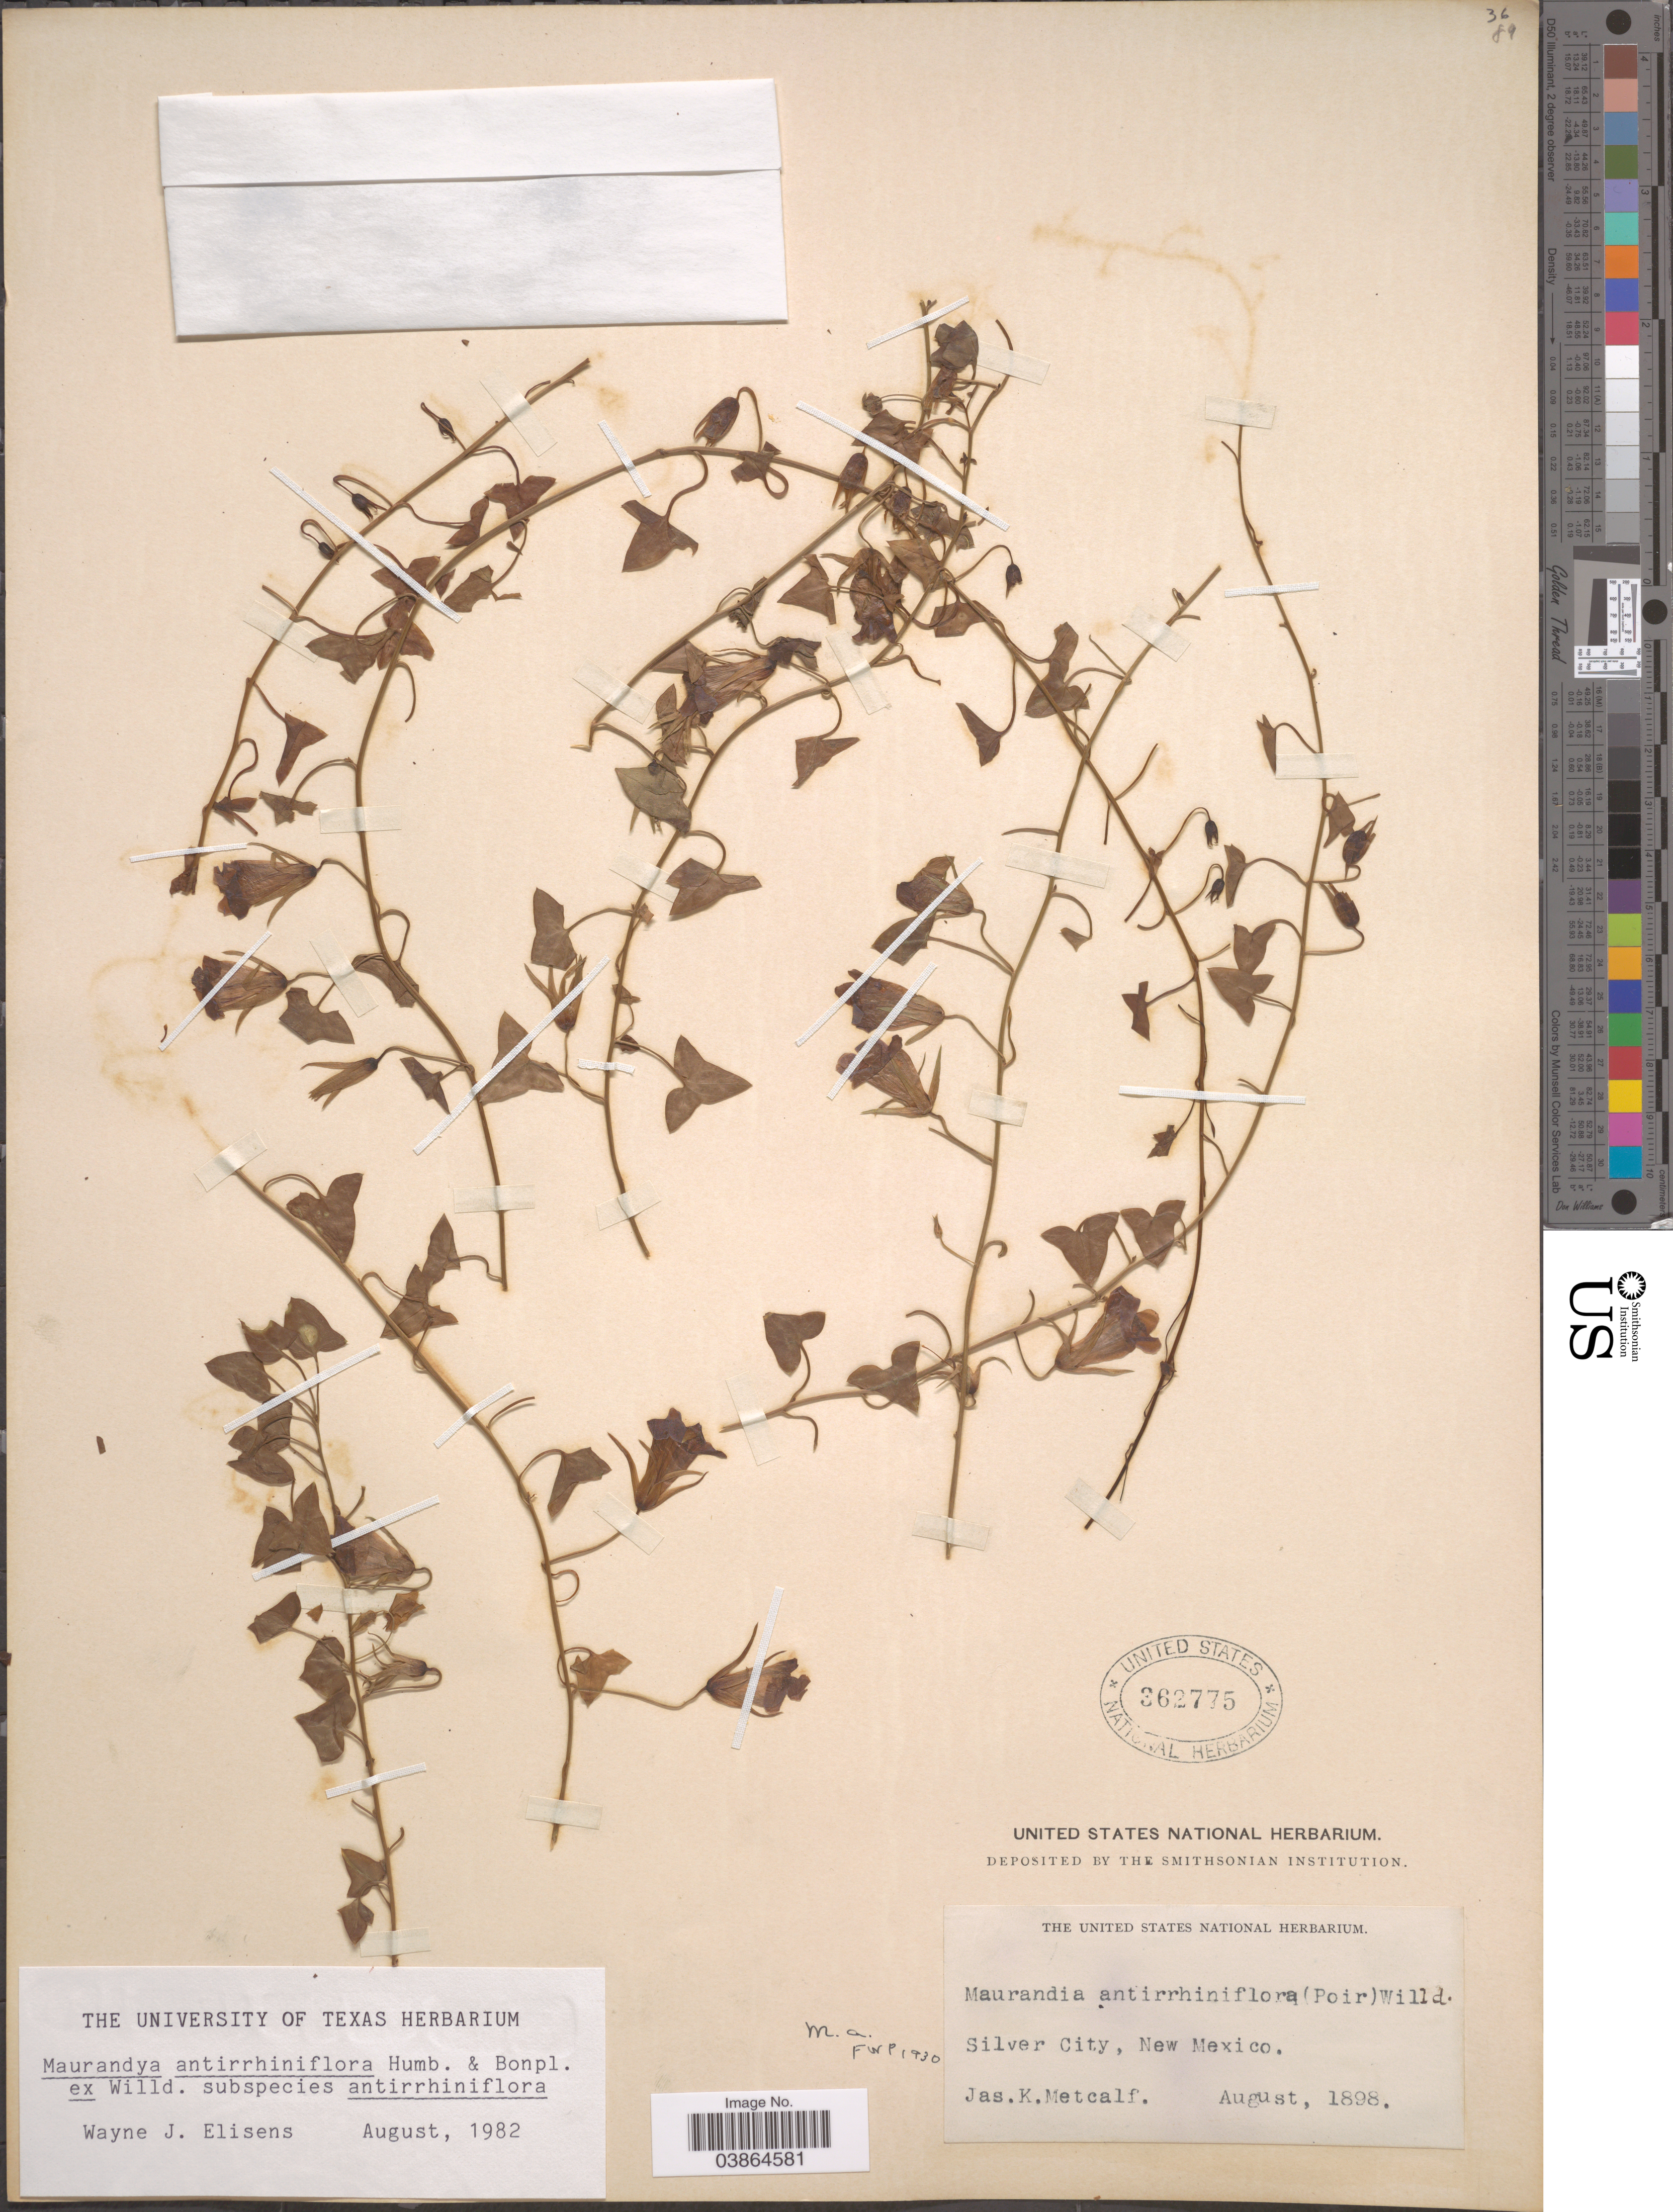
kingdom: Plantae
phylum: Tracheophyta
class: Magnoliopsida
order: Lamiales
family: Plantaginaceae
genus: Maurandya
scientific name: Maurandya antirrhiniflora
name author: Humb. & Bonpl. ex Willd.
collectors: J. Metcalfe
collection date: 1898-08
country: United States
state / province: New Mexico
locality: Silver City.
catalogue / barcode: US 362775